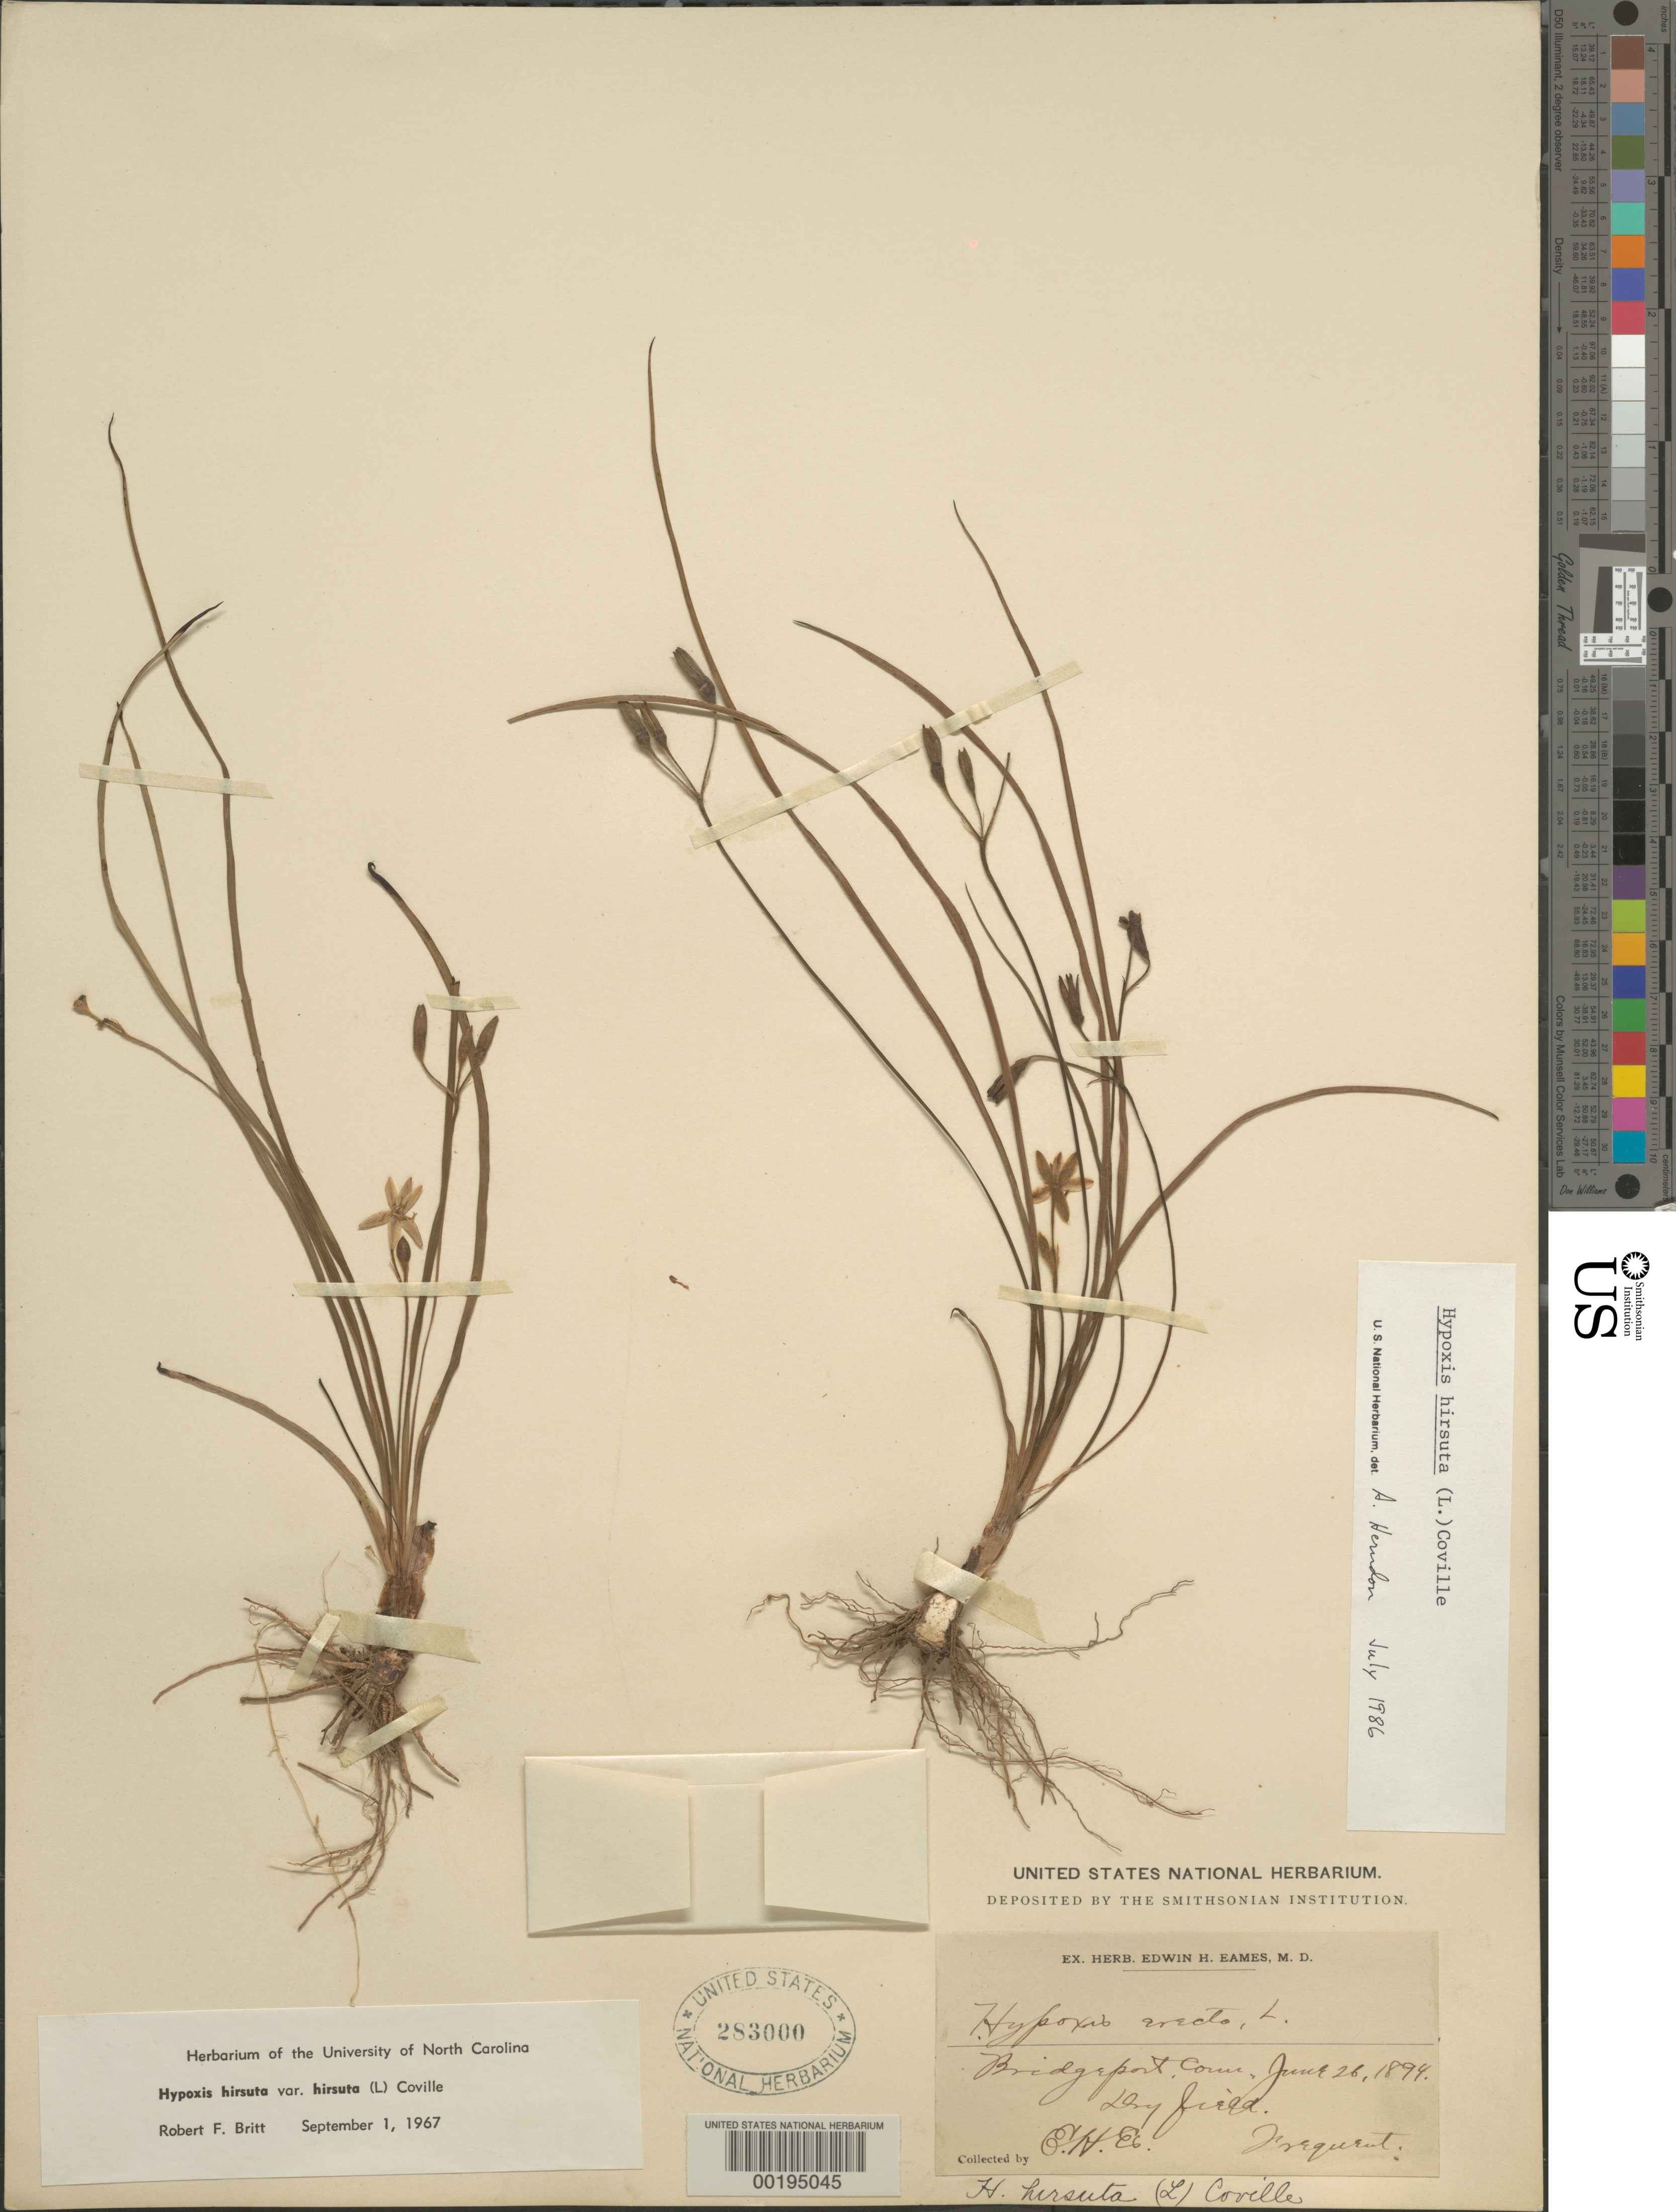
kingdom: Plantae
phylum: Tracheophyta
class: Liliopsida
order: Asparagales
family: Hypoxidaceae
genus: Hypoxis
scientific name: Hypoxis hirsuta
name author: (L.) Coville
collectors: E. H. Eames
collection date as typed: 26 Jun 1894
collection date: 1894-06-26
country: United States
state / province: Connecticut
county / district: Fairfield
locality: Bridgeport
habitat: Dry field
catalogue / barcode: US 283000